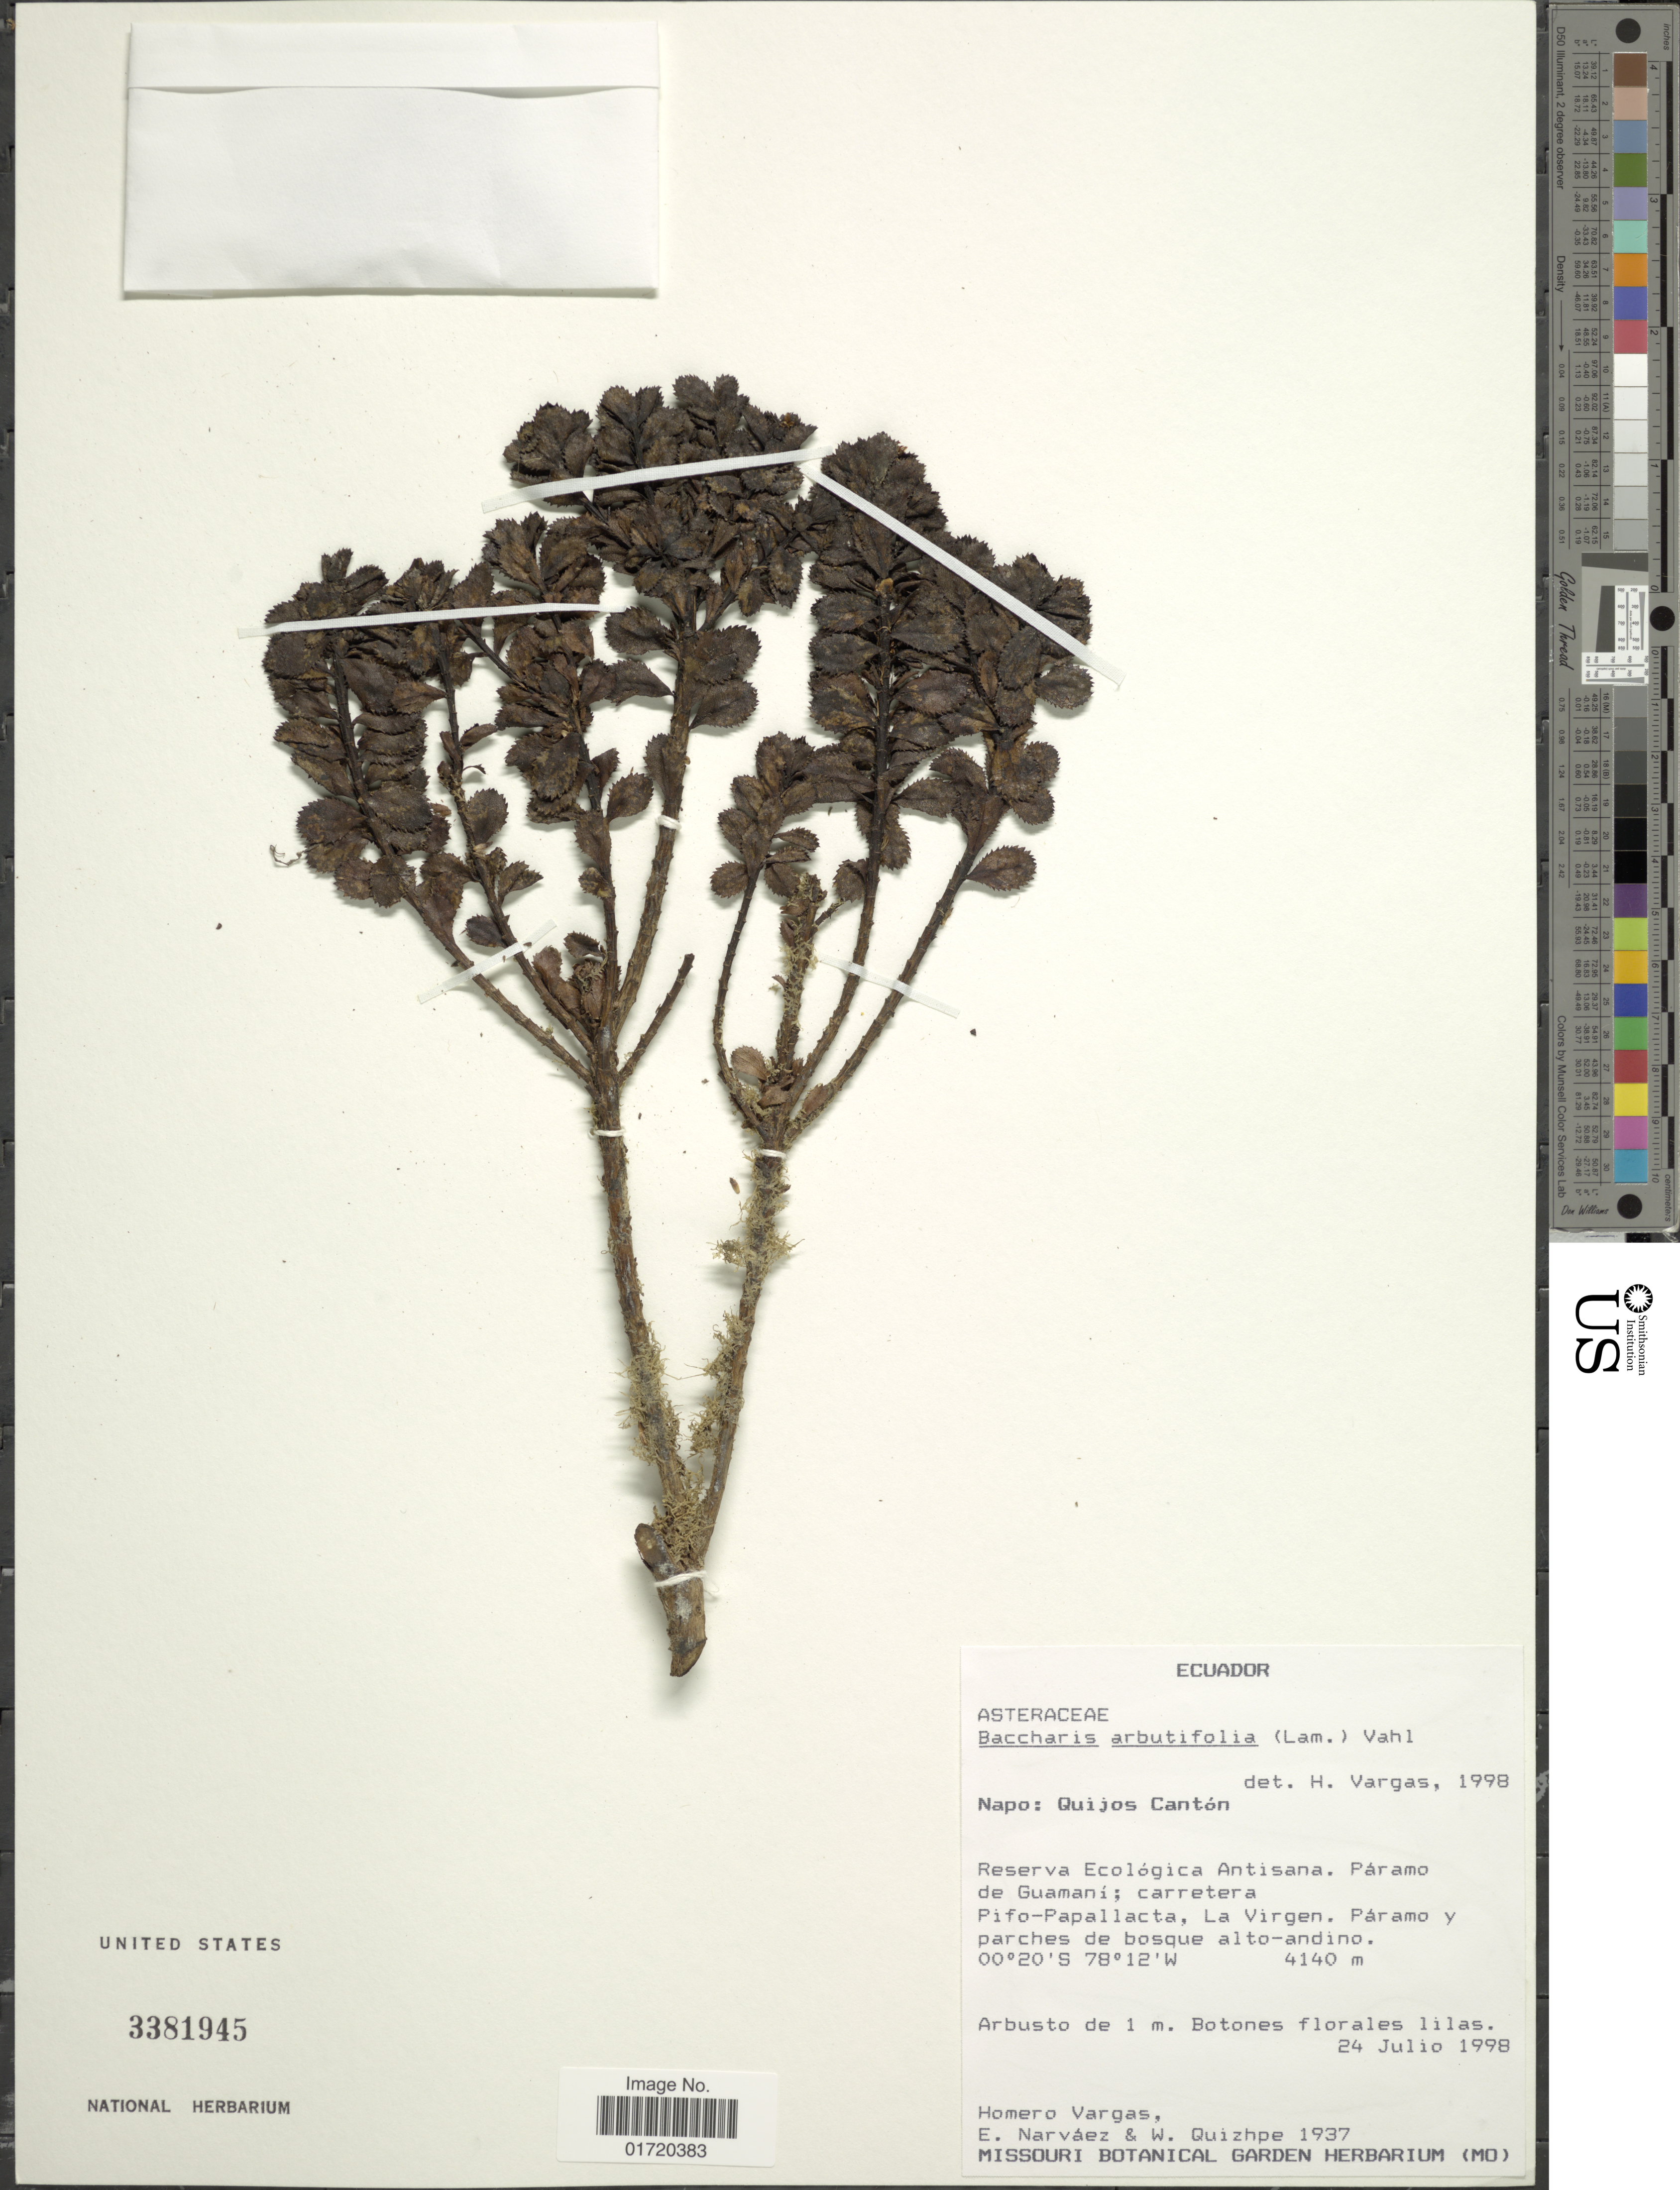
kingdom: Plantae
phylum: Tracheophyta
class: Magnoliopsida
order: Asterales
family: Asteraceae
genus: Baccharis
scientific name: Baccharis arbutifolia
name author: Vahl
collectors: H. Vargas, E. Narváez & W. Quizhpe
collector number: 1937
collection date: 1998-07-24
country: Ecuador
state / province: Napo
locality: Quijos Canton, Reserva Ecologica Antisana, Paramo de Guamani, carretera Pifo-Papallacta, La Virgen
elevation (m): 4140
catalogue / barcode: US 3381945